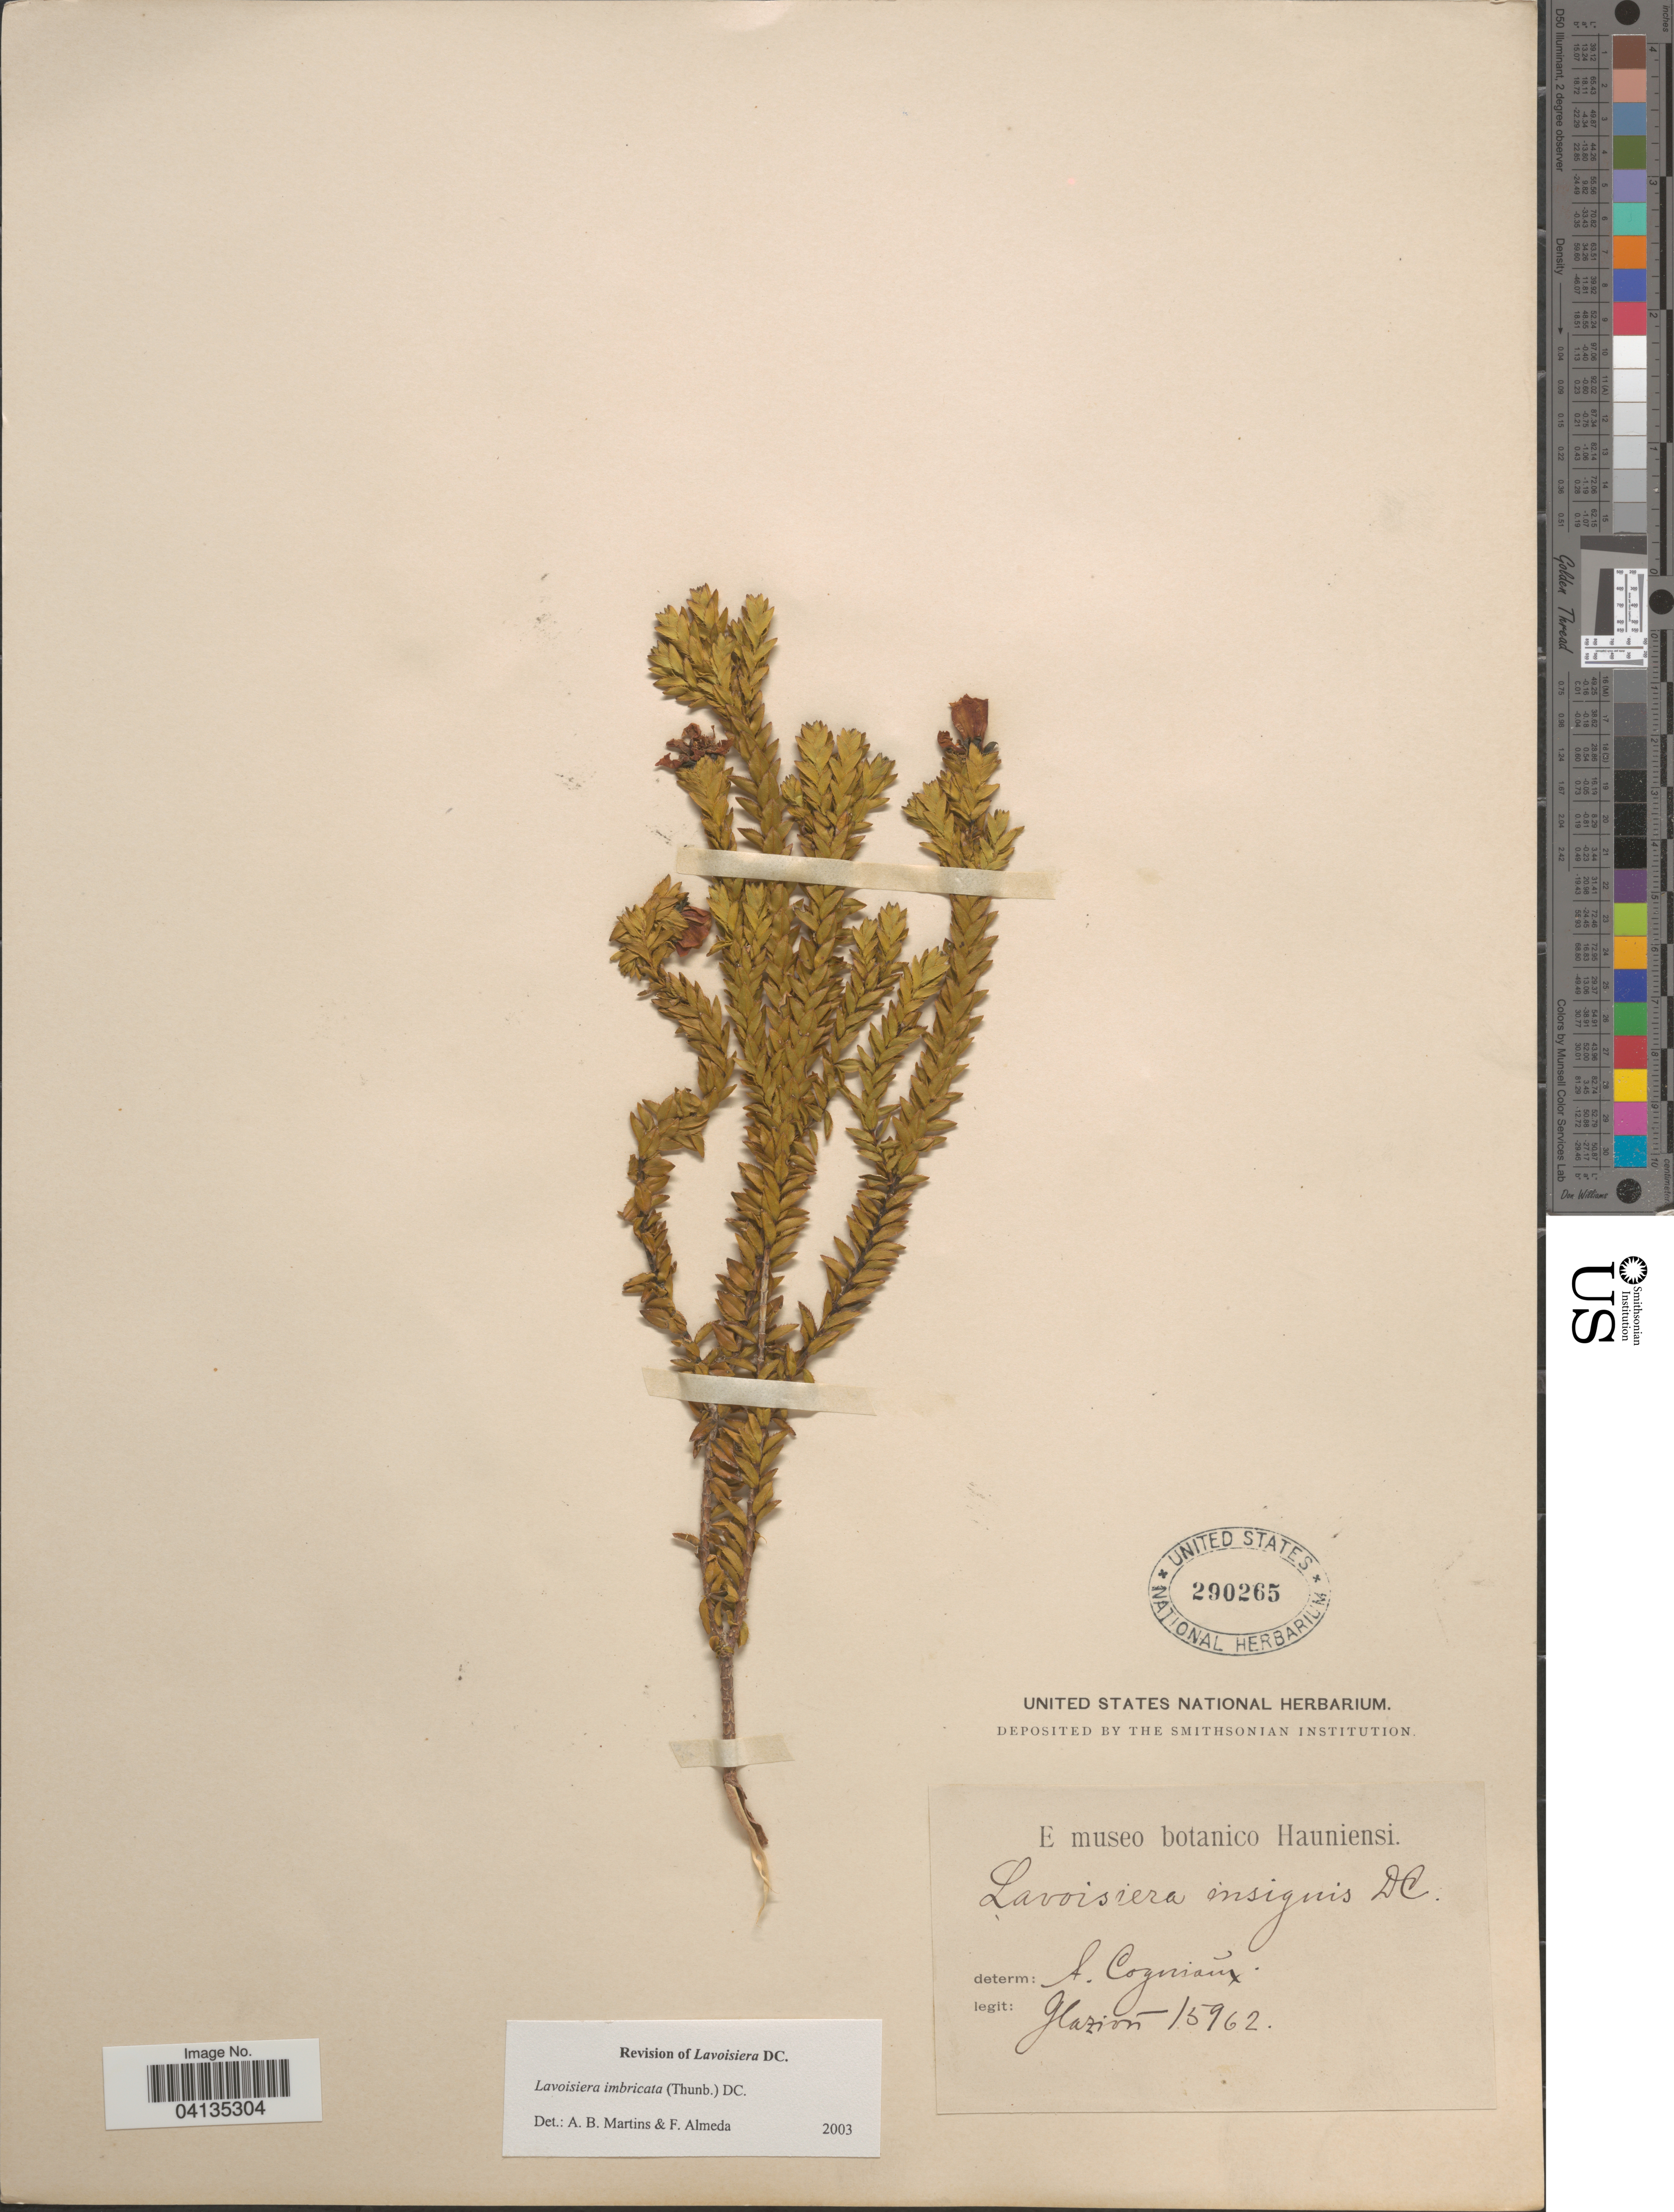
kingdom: Plantae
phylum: Tracheophyta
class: Magnoliopsida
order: Myrtales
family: Melastomataceae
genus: Microlicia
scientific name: Microlicia cataphracta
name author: (DC.) Alves Versiane & R. Romero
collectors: Glaziou, --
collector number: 15962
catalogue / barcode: US 290265